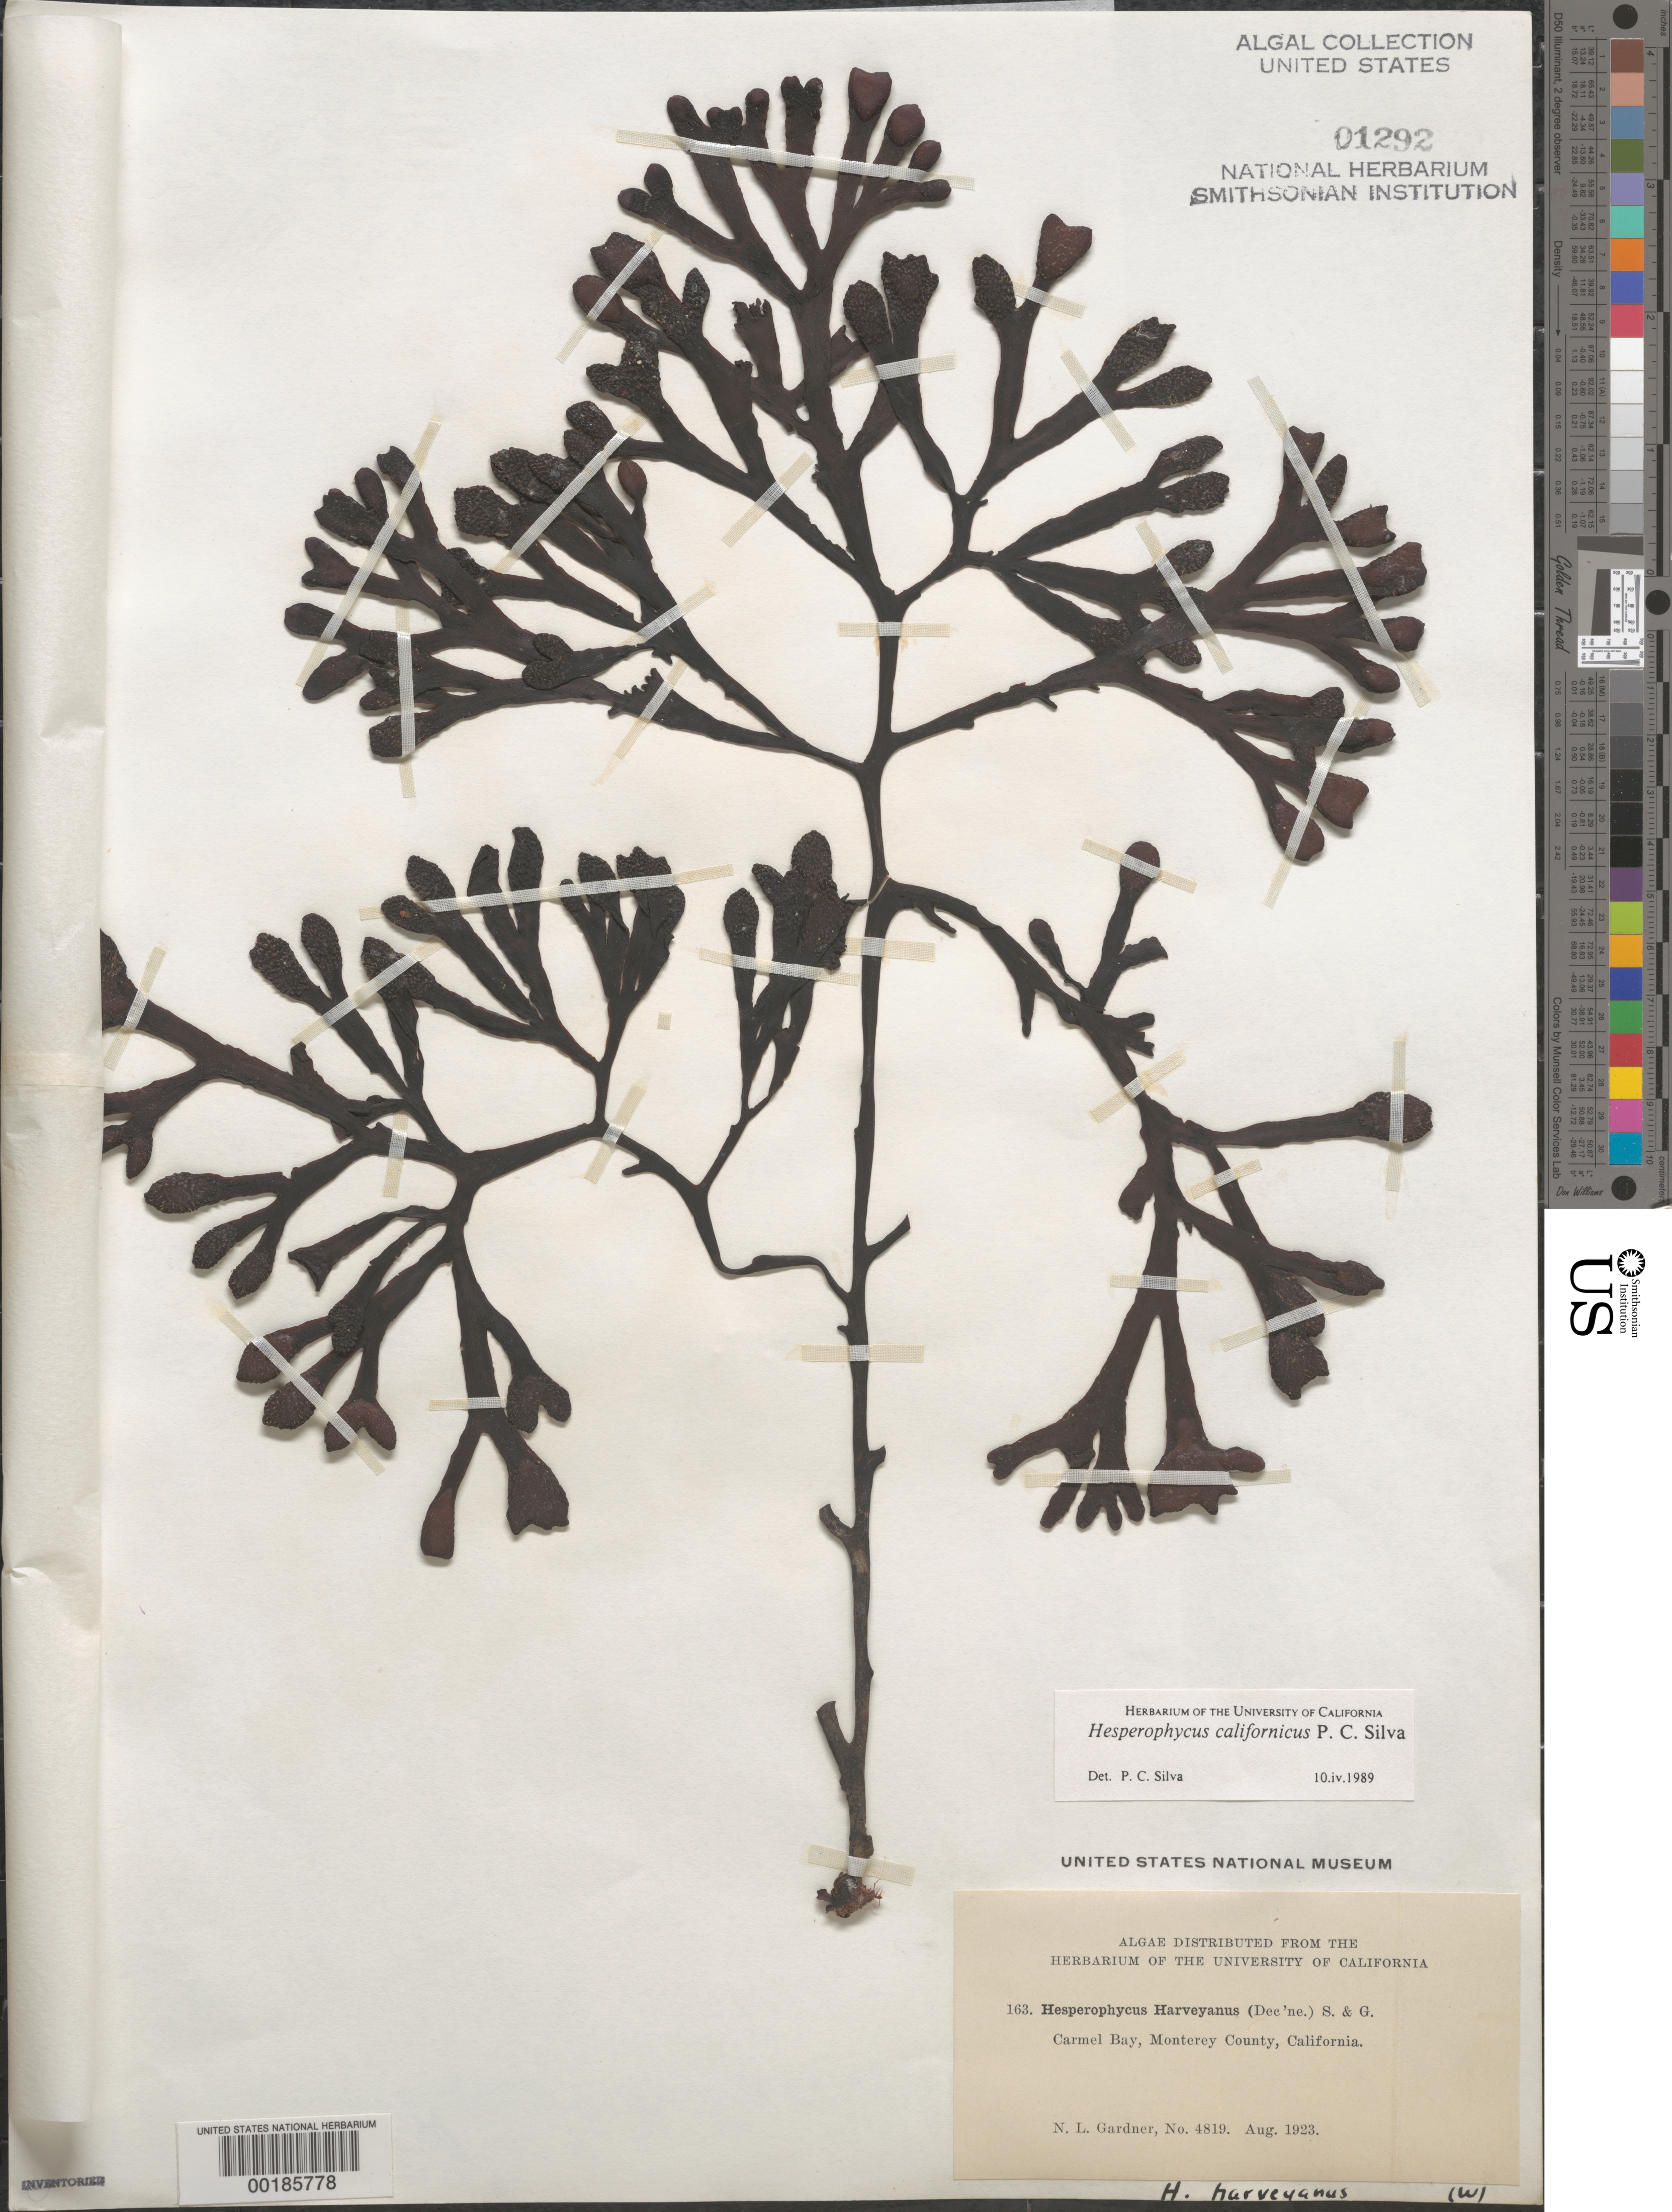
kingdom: Chromista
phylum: Ochrophyta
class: Phaeophyceae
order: Fucales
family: Fucaceae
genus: Hesperophycus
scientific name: Hesperophycus californicus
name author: P.C. Silva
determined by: Silva, P. C.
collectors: N. Gardner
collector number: NLG 4819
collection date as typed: Aug 1923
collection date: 1923-08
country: United States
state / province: California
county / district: Monterey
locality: Carmel Bay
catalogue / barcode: US 1292